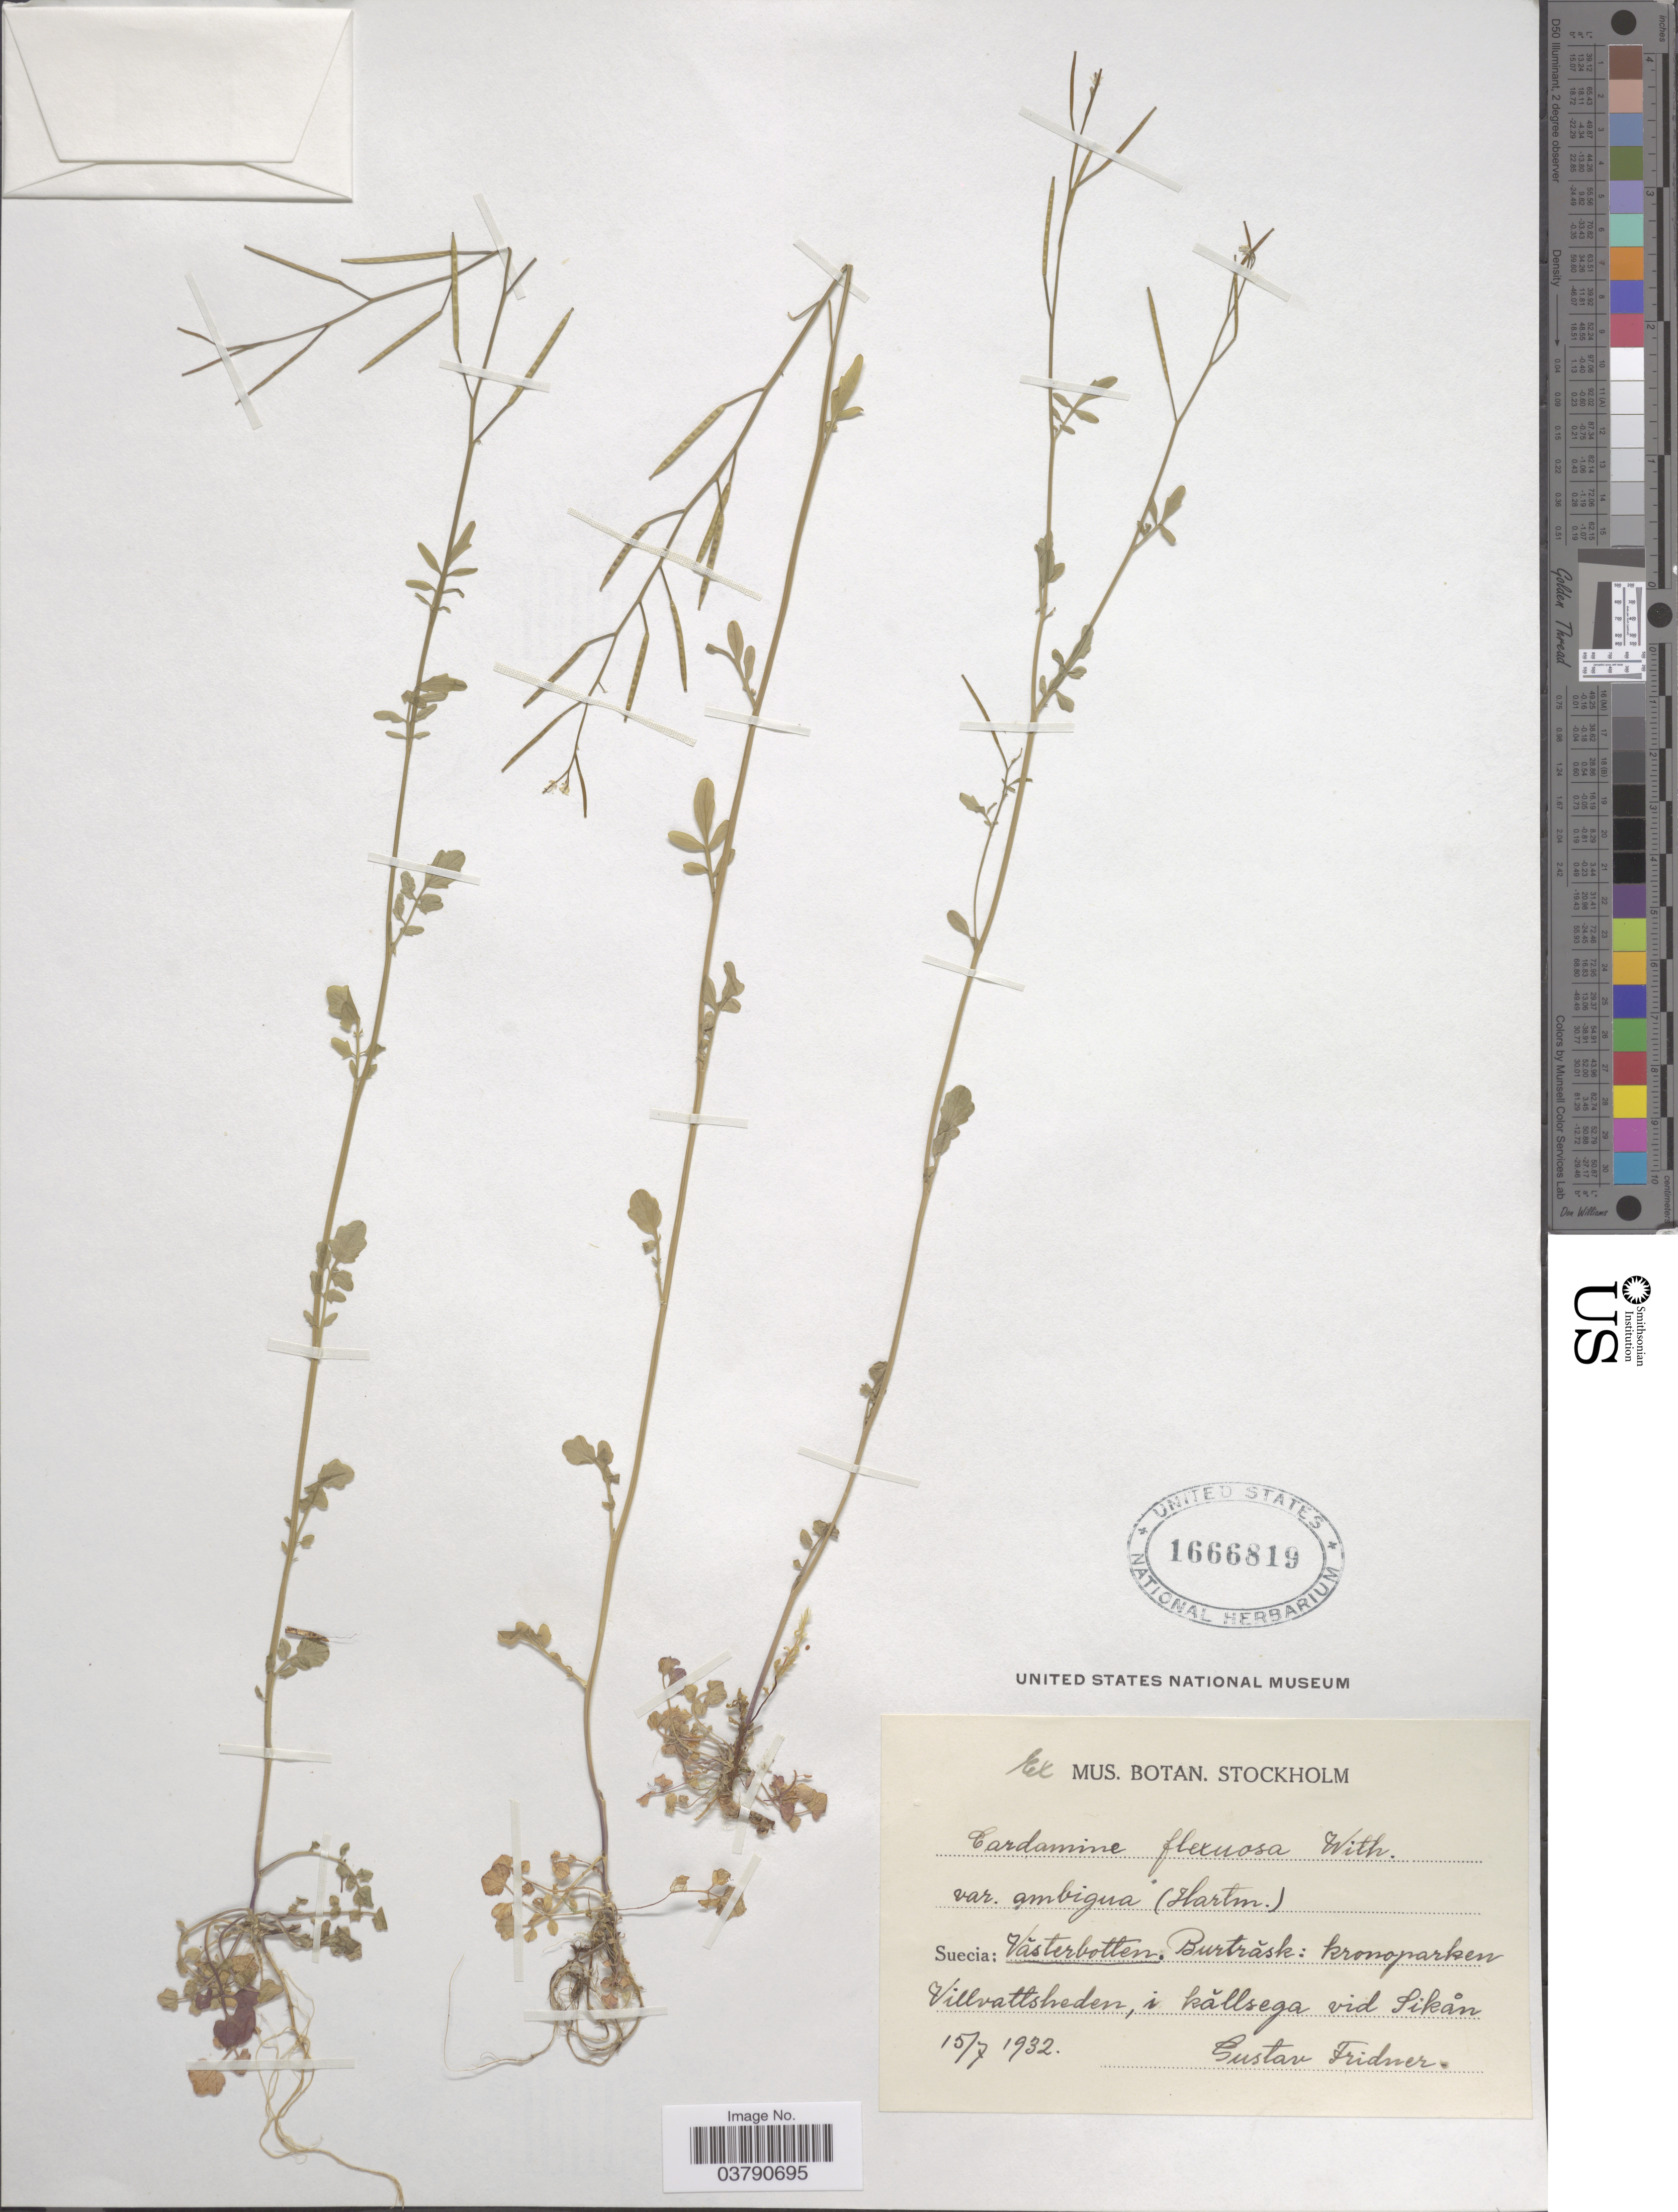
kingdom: Plantae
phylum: Tracheophyta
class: Magnoliopsida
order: Brassicales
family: Brassicaceae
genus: Cardamine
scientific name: Cardamine flexuosa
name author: With.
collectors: G. Fridner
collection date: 1932-07-15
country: Sweden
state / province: Västerbotten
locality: Suecia: Burtrăsk: kronoparken Villvattsheden, i kăllsega vid Sikån.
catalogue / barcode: US 1666819